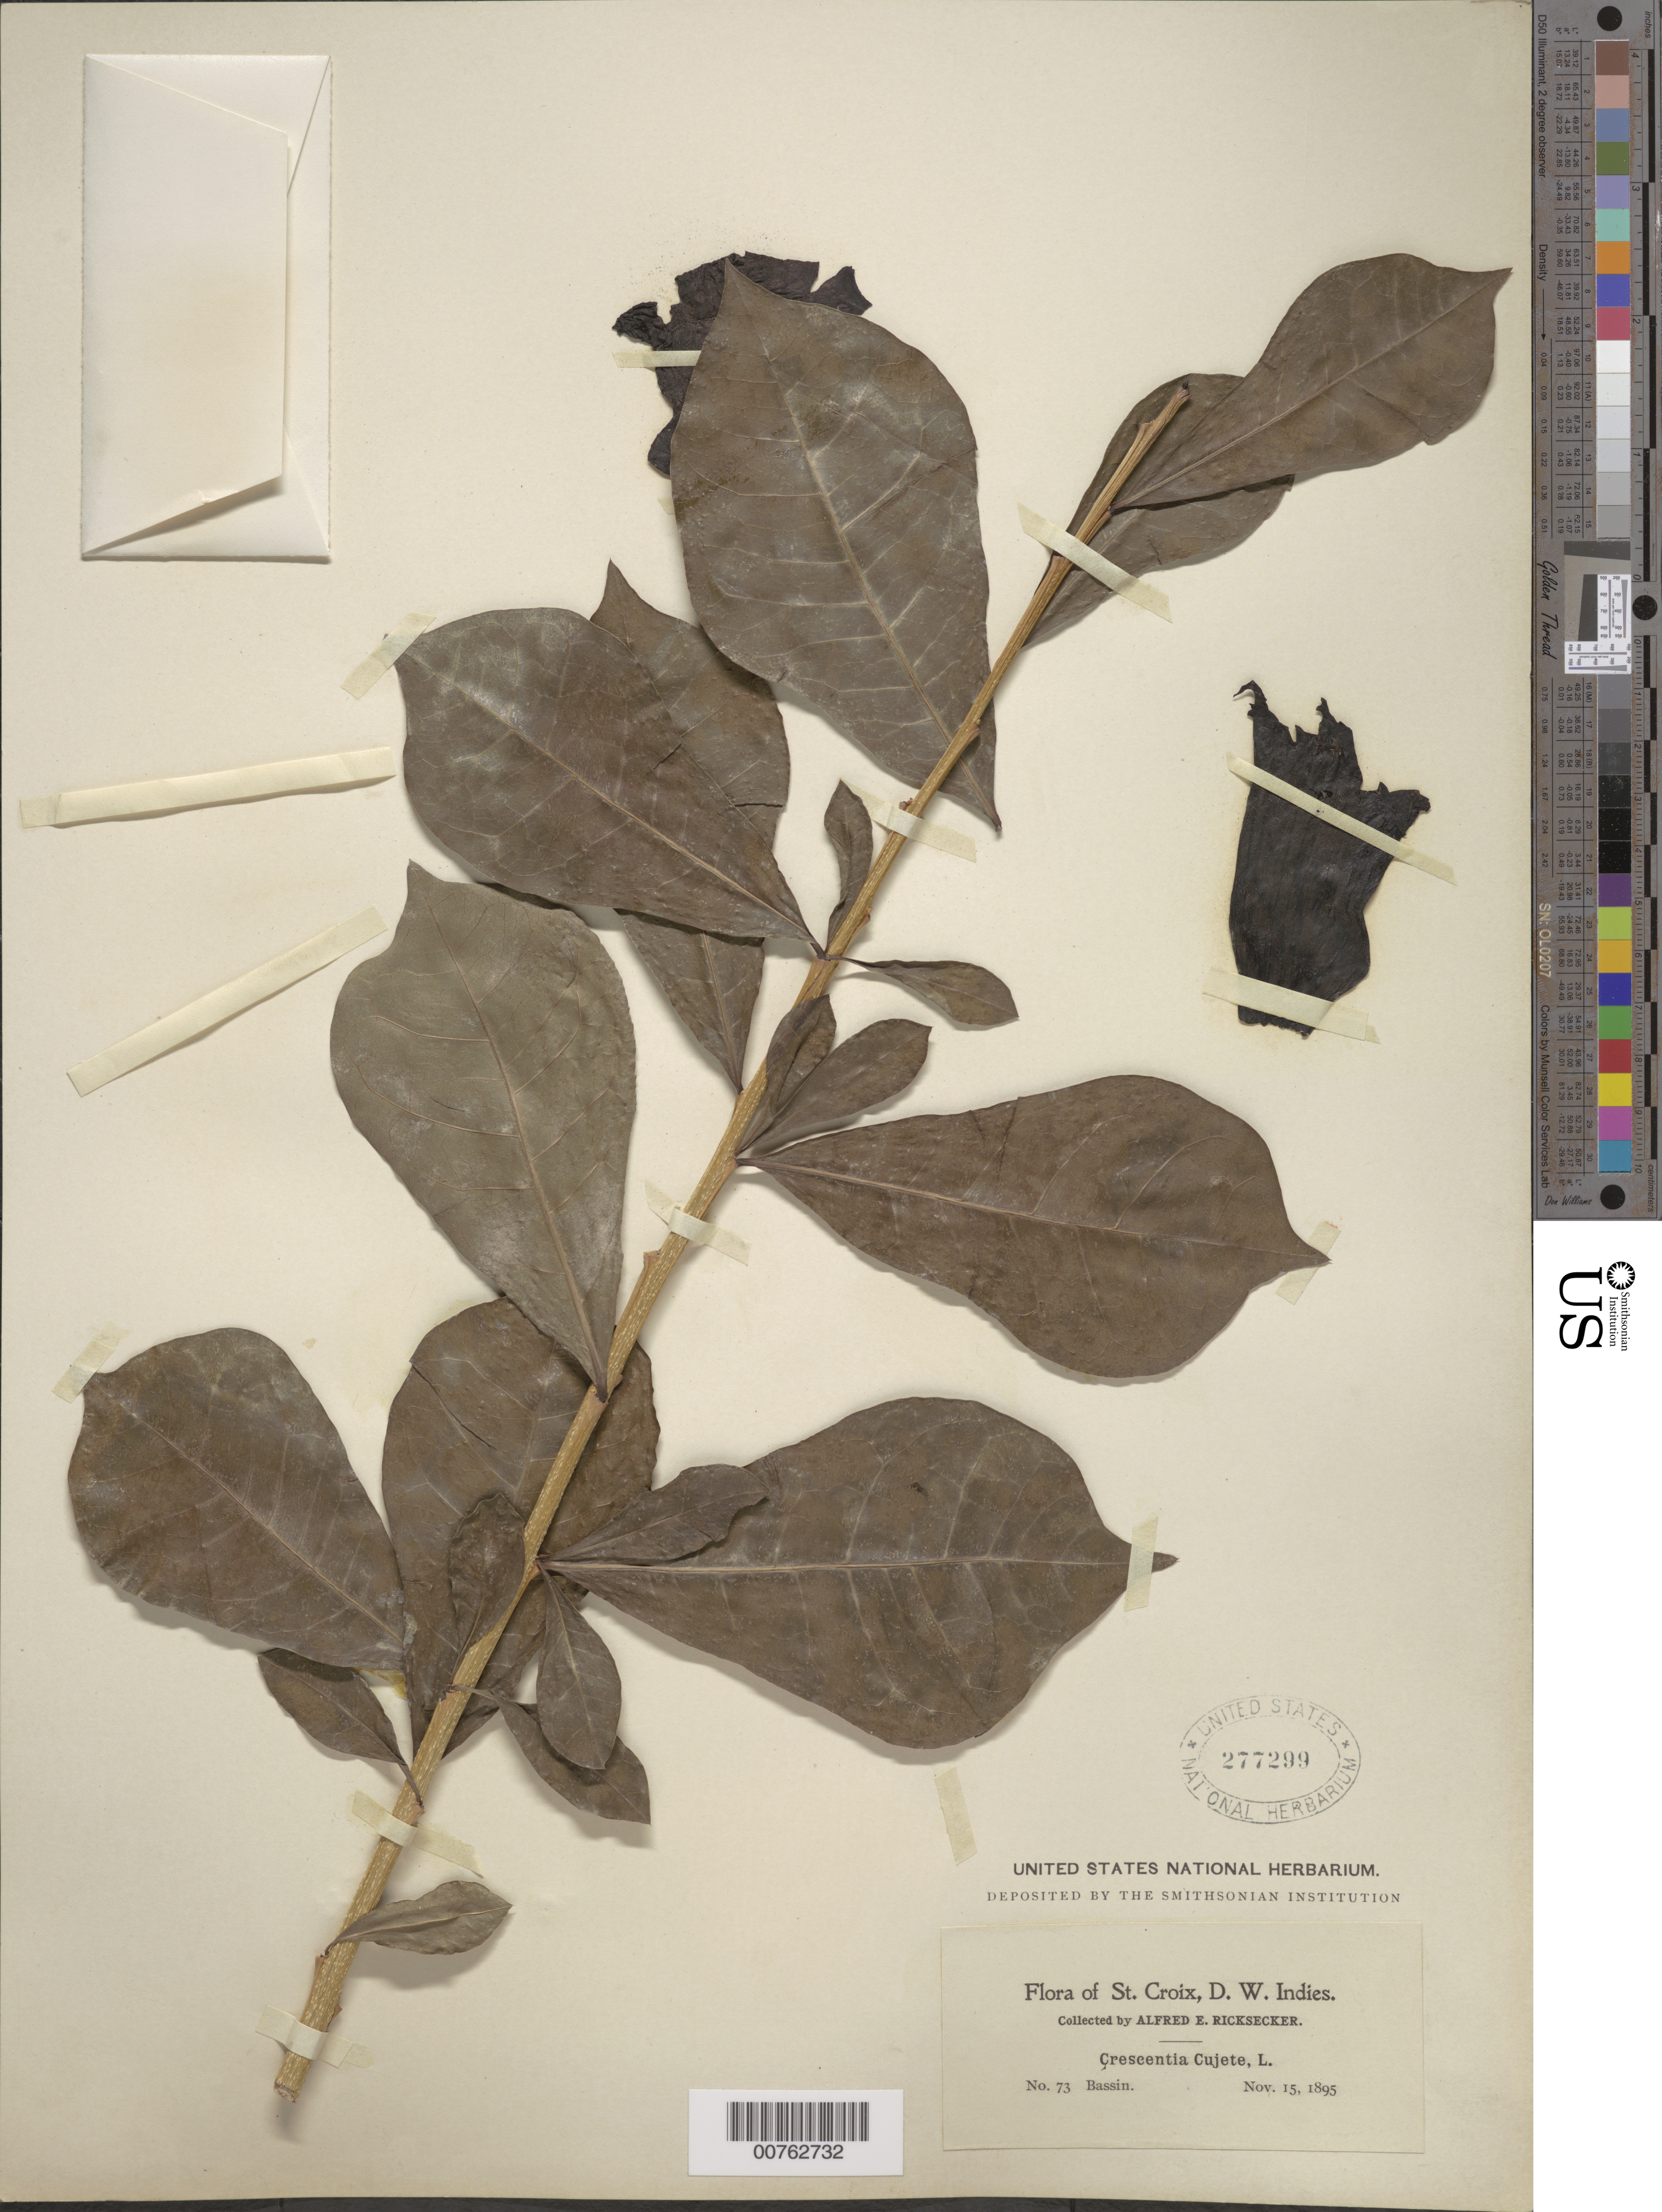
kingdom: Plantae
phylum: Tracheophyta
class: Magnoliopsida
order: Lamiales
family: Bignoniaceae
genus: Crescentia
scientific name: Crescentia cujete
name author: L.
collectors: A. E. Ricksecker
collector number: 73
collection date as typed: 15 Nov 1895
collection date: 1895-11-15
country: U.S. Virgin Islands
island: St. Croix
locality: Bassin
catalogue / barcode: US 277299